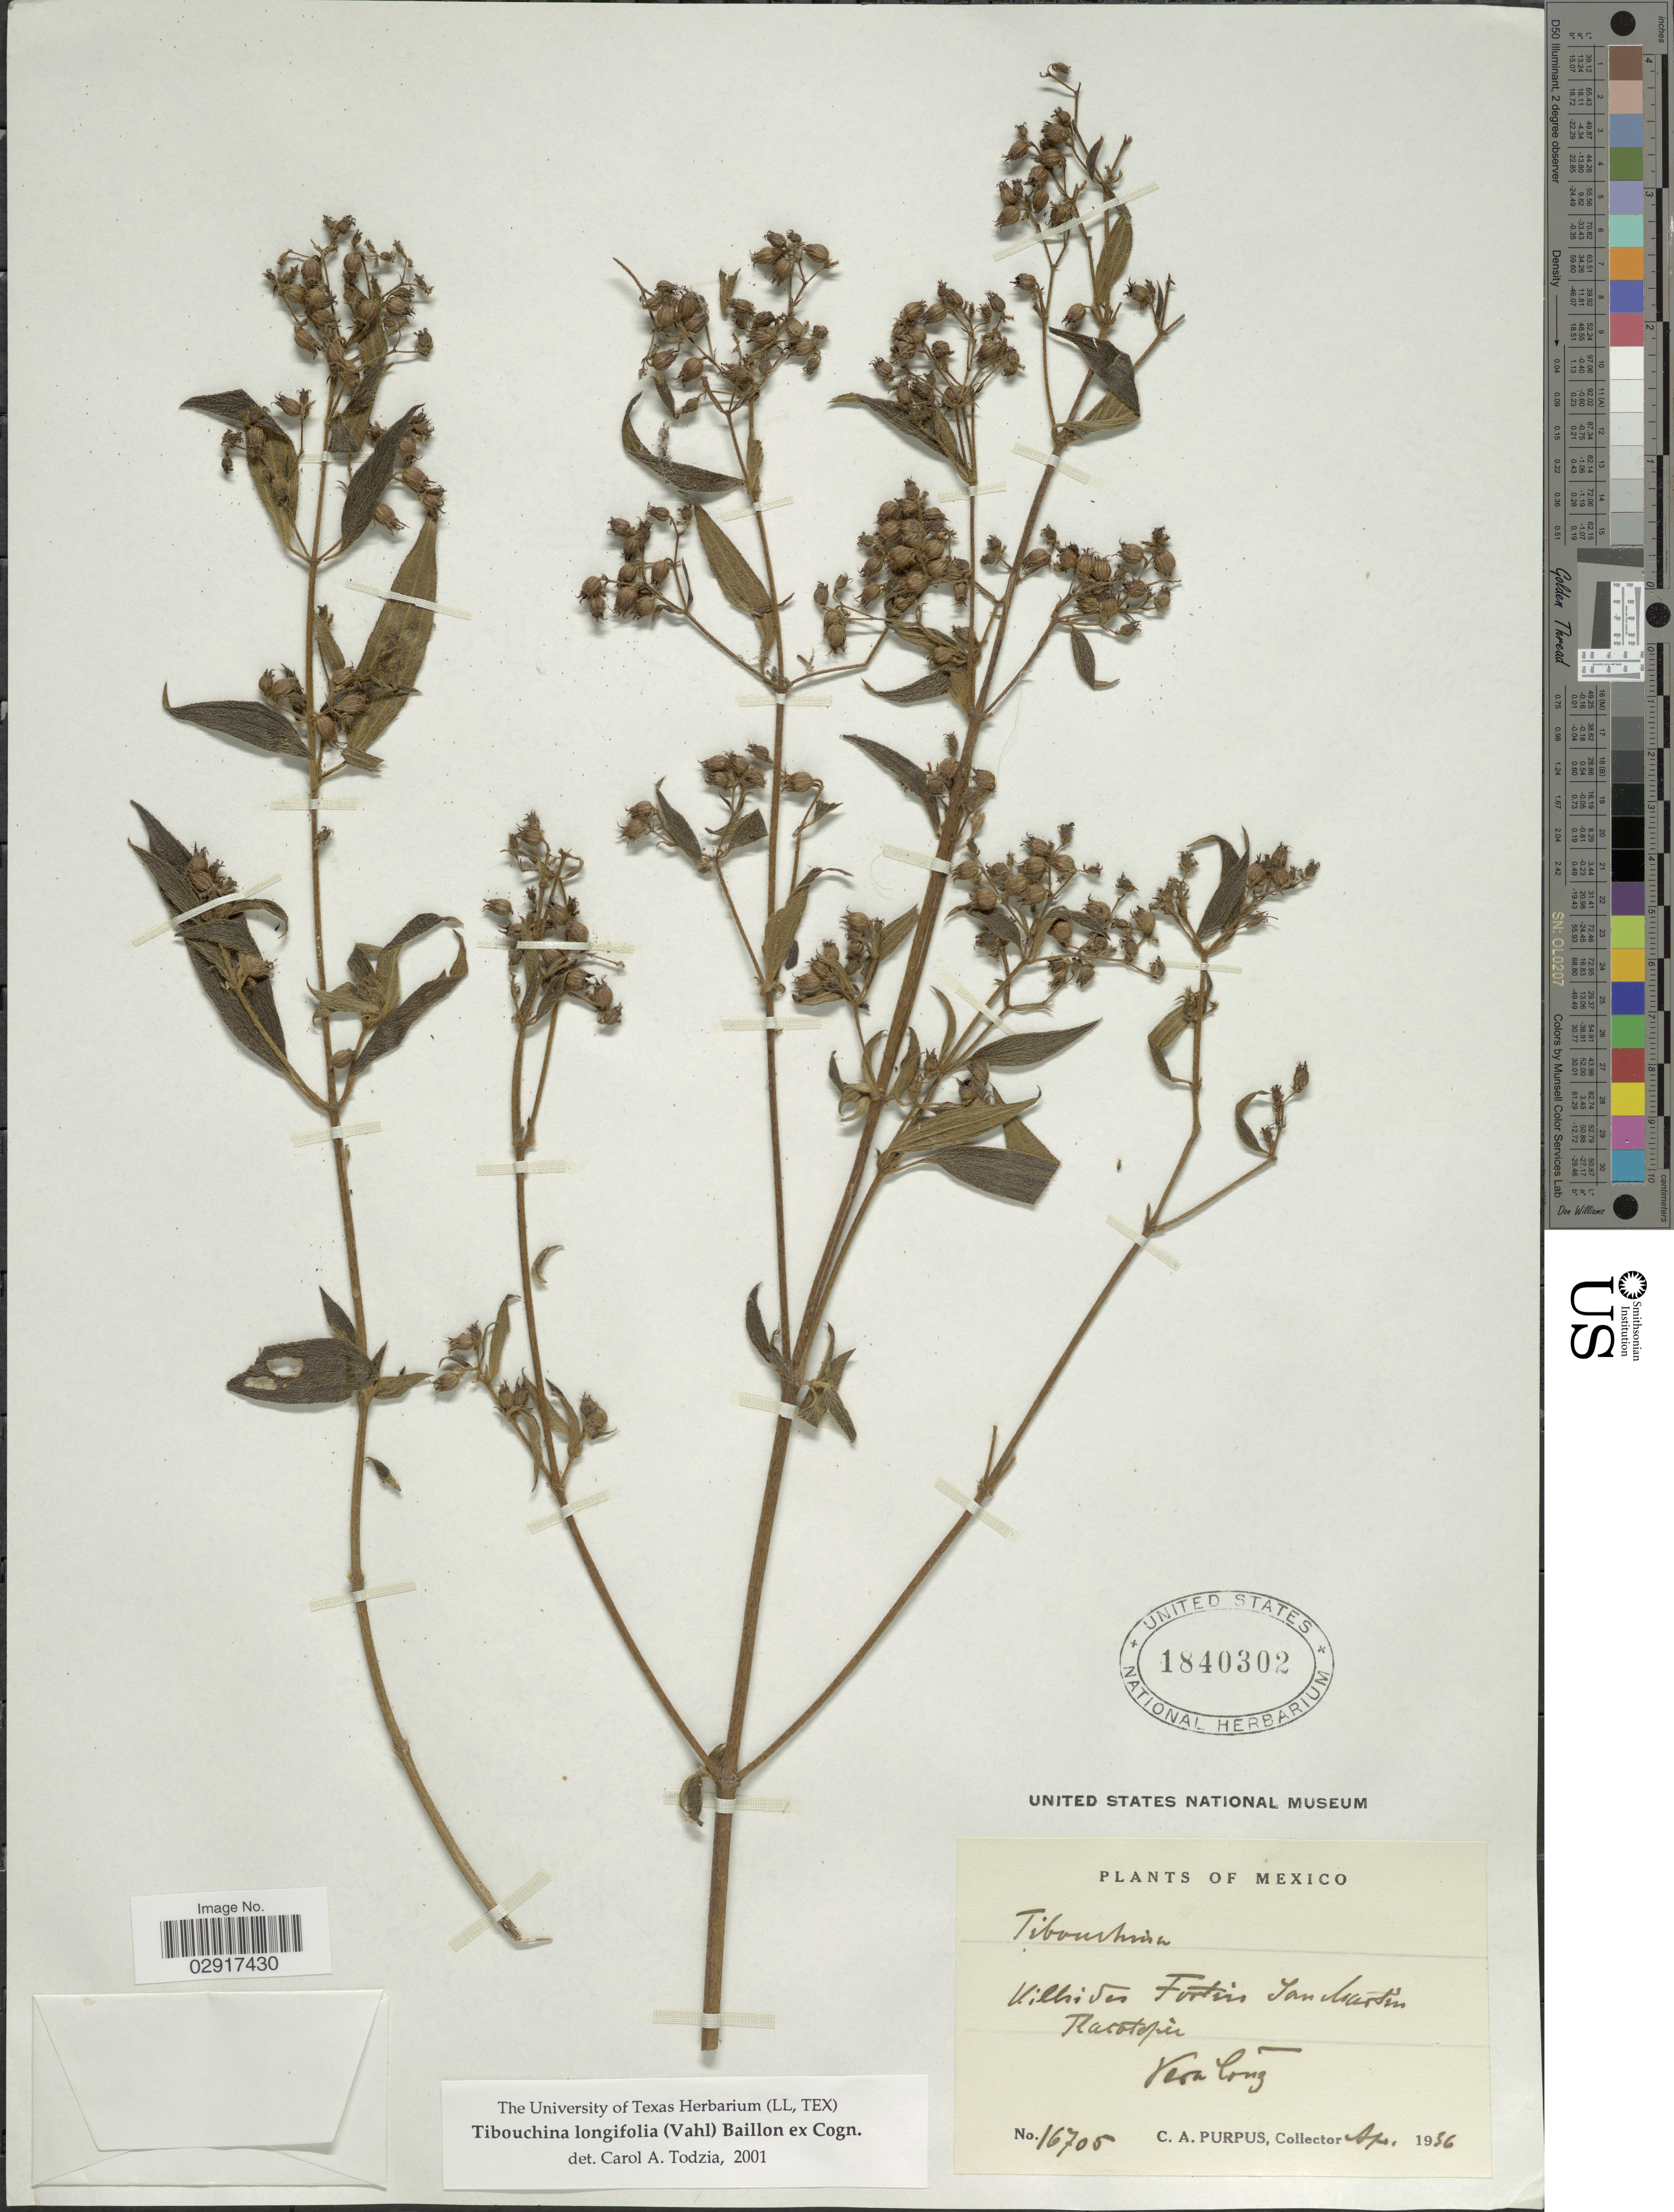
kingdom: Plantae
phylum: Tracheophyta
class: Magnoliopsida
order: Myrtales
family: Melastomataceae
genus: Chaetogastra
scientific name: Chaetogastra longifolia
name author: (Vahl) DC.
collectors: C. A. Purpus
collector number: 16705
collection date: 1936-04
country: Mexico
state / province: Veracruz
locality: Hillsides Fortin San Martin, Tlacotepec.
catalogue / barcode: US 1840302